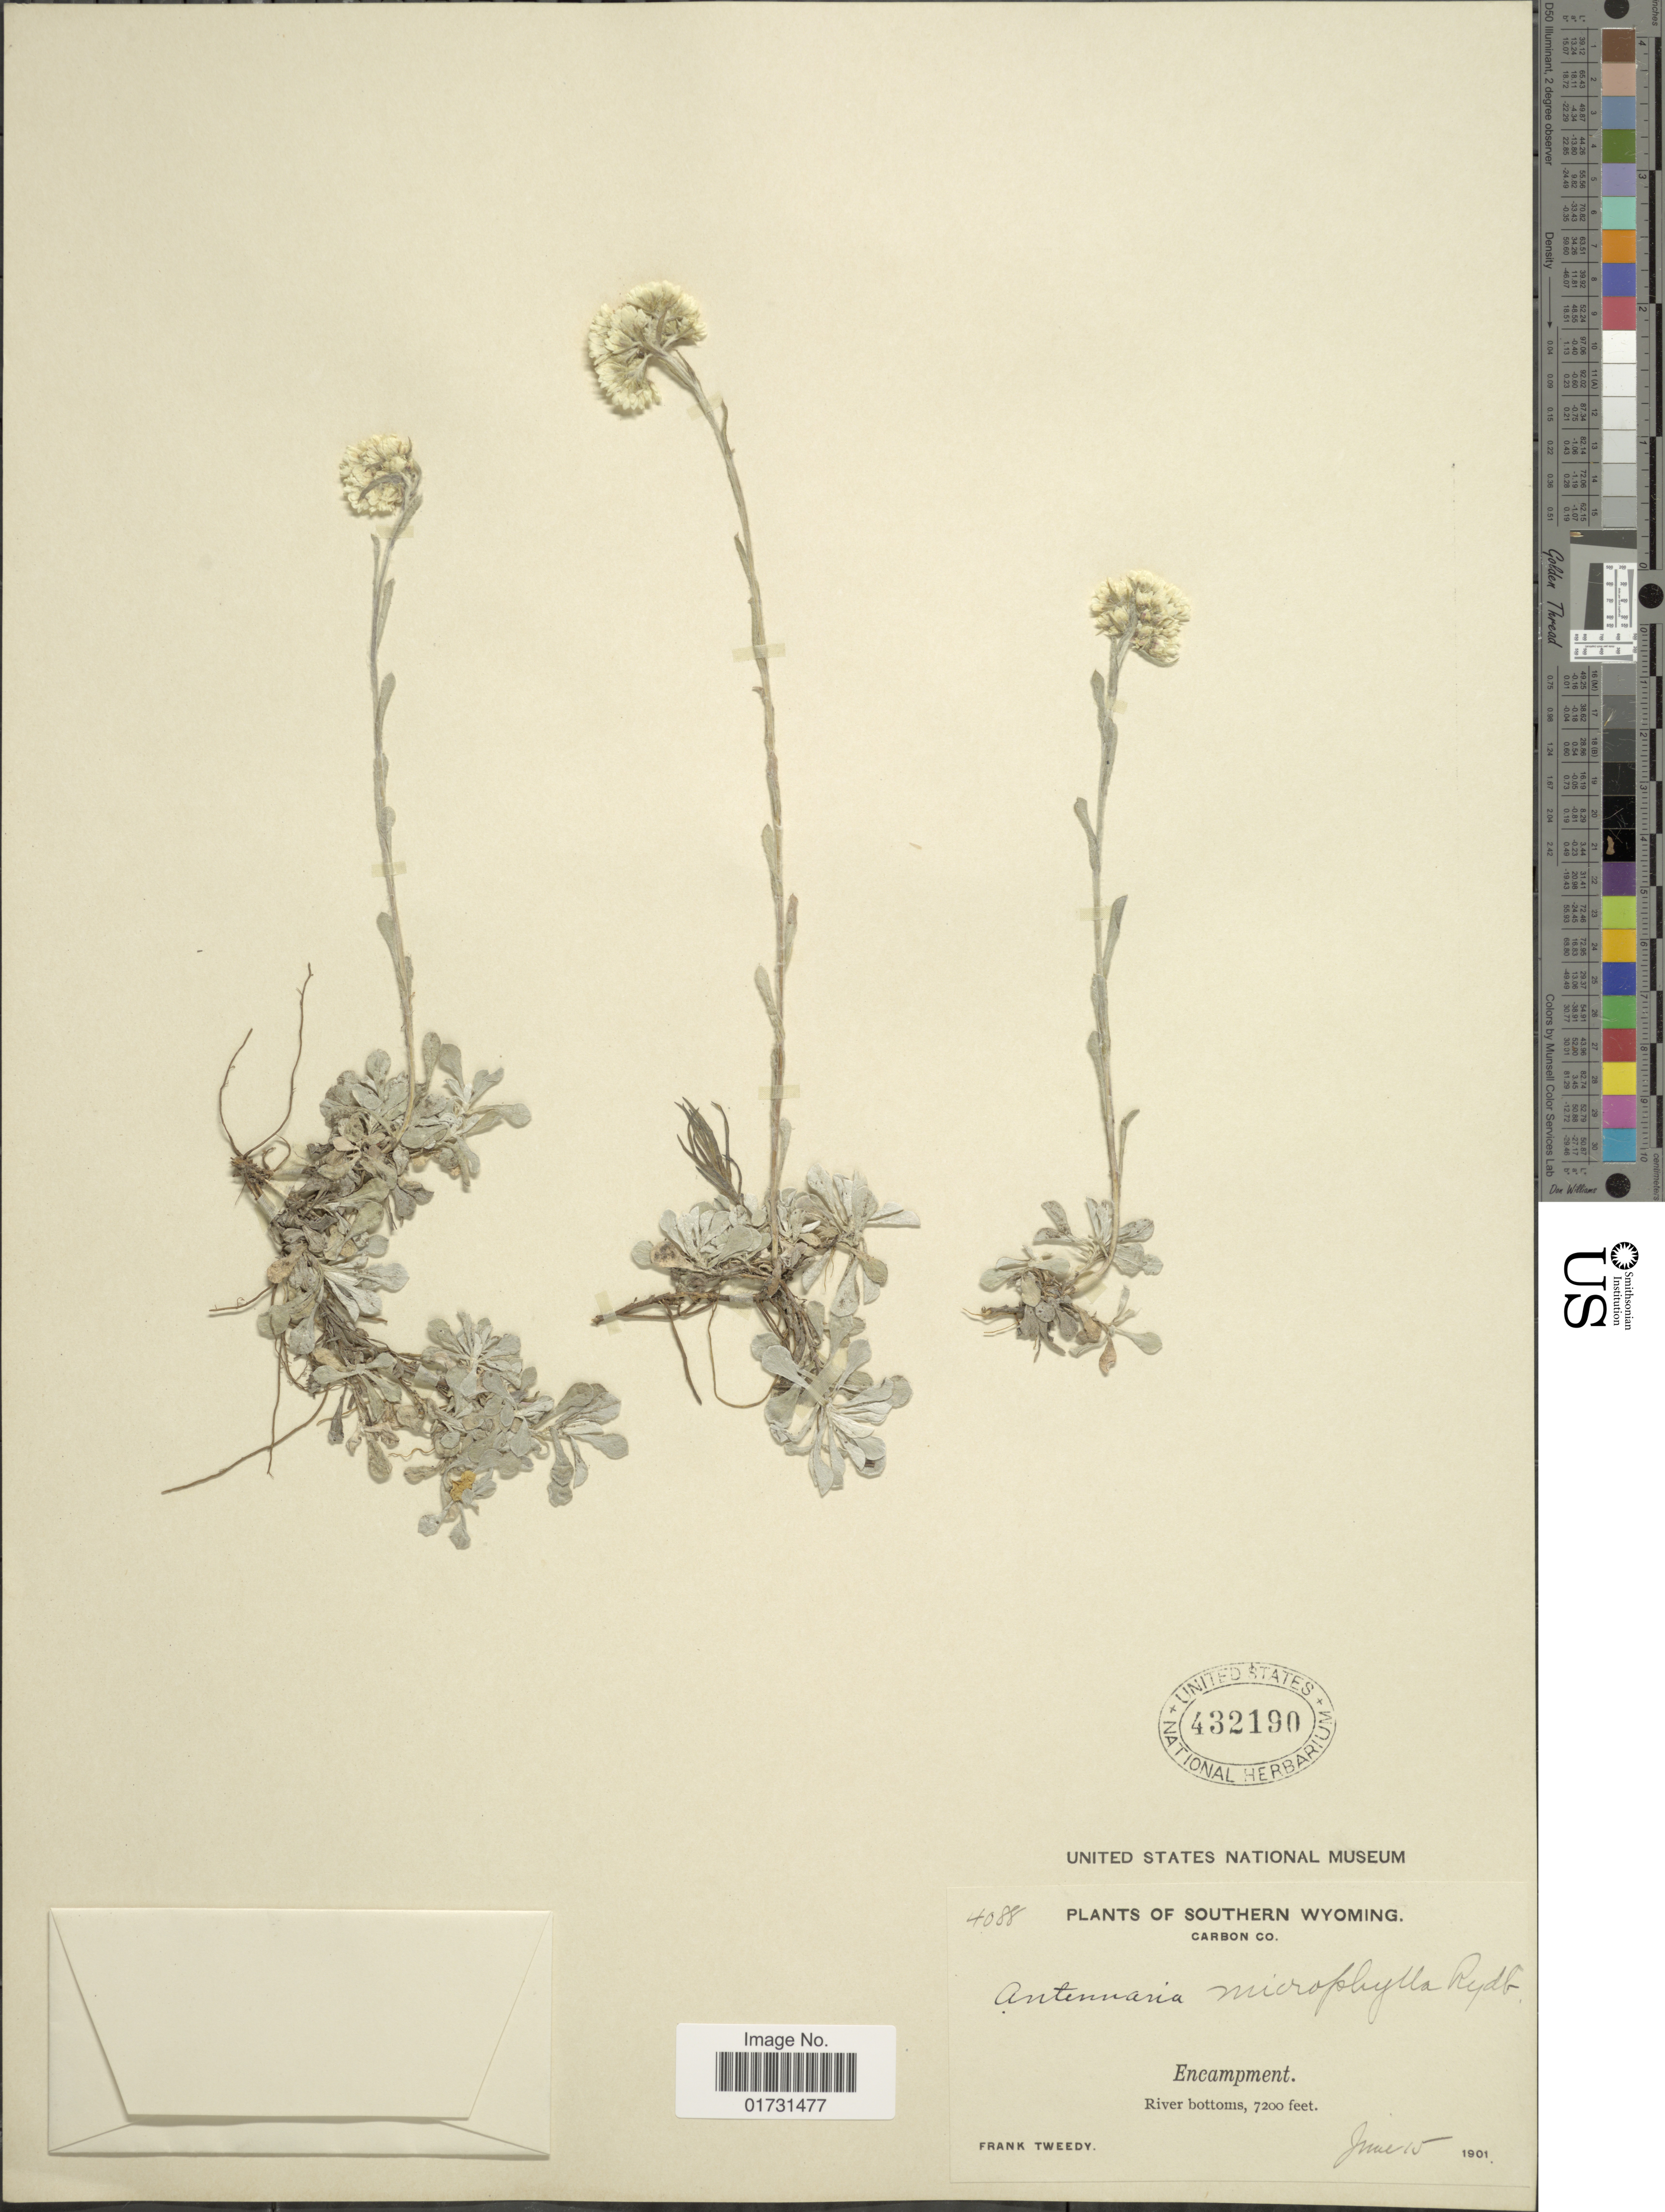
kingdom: Plantae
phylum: Tracheophyta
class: Magnoliopsida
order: Asterales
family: Asteraceae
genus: Antennaria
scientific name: Antennaria microphylla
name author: Rydb.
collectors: F. Tweedy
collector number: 4088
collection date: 1901-06-15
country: United States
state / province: Wyoming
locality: Southern Wyoming. Carbon Co. Encampment. River bottoms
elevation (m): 2195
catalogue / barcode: US 432190